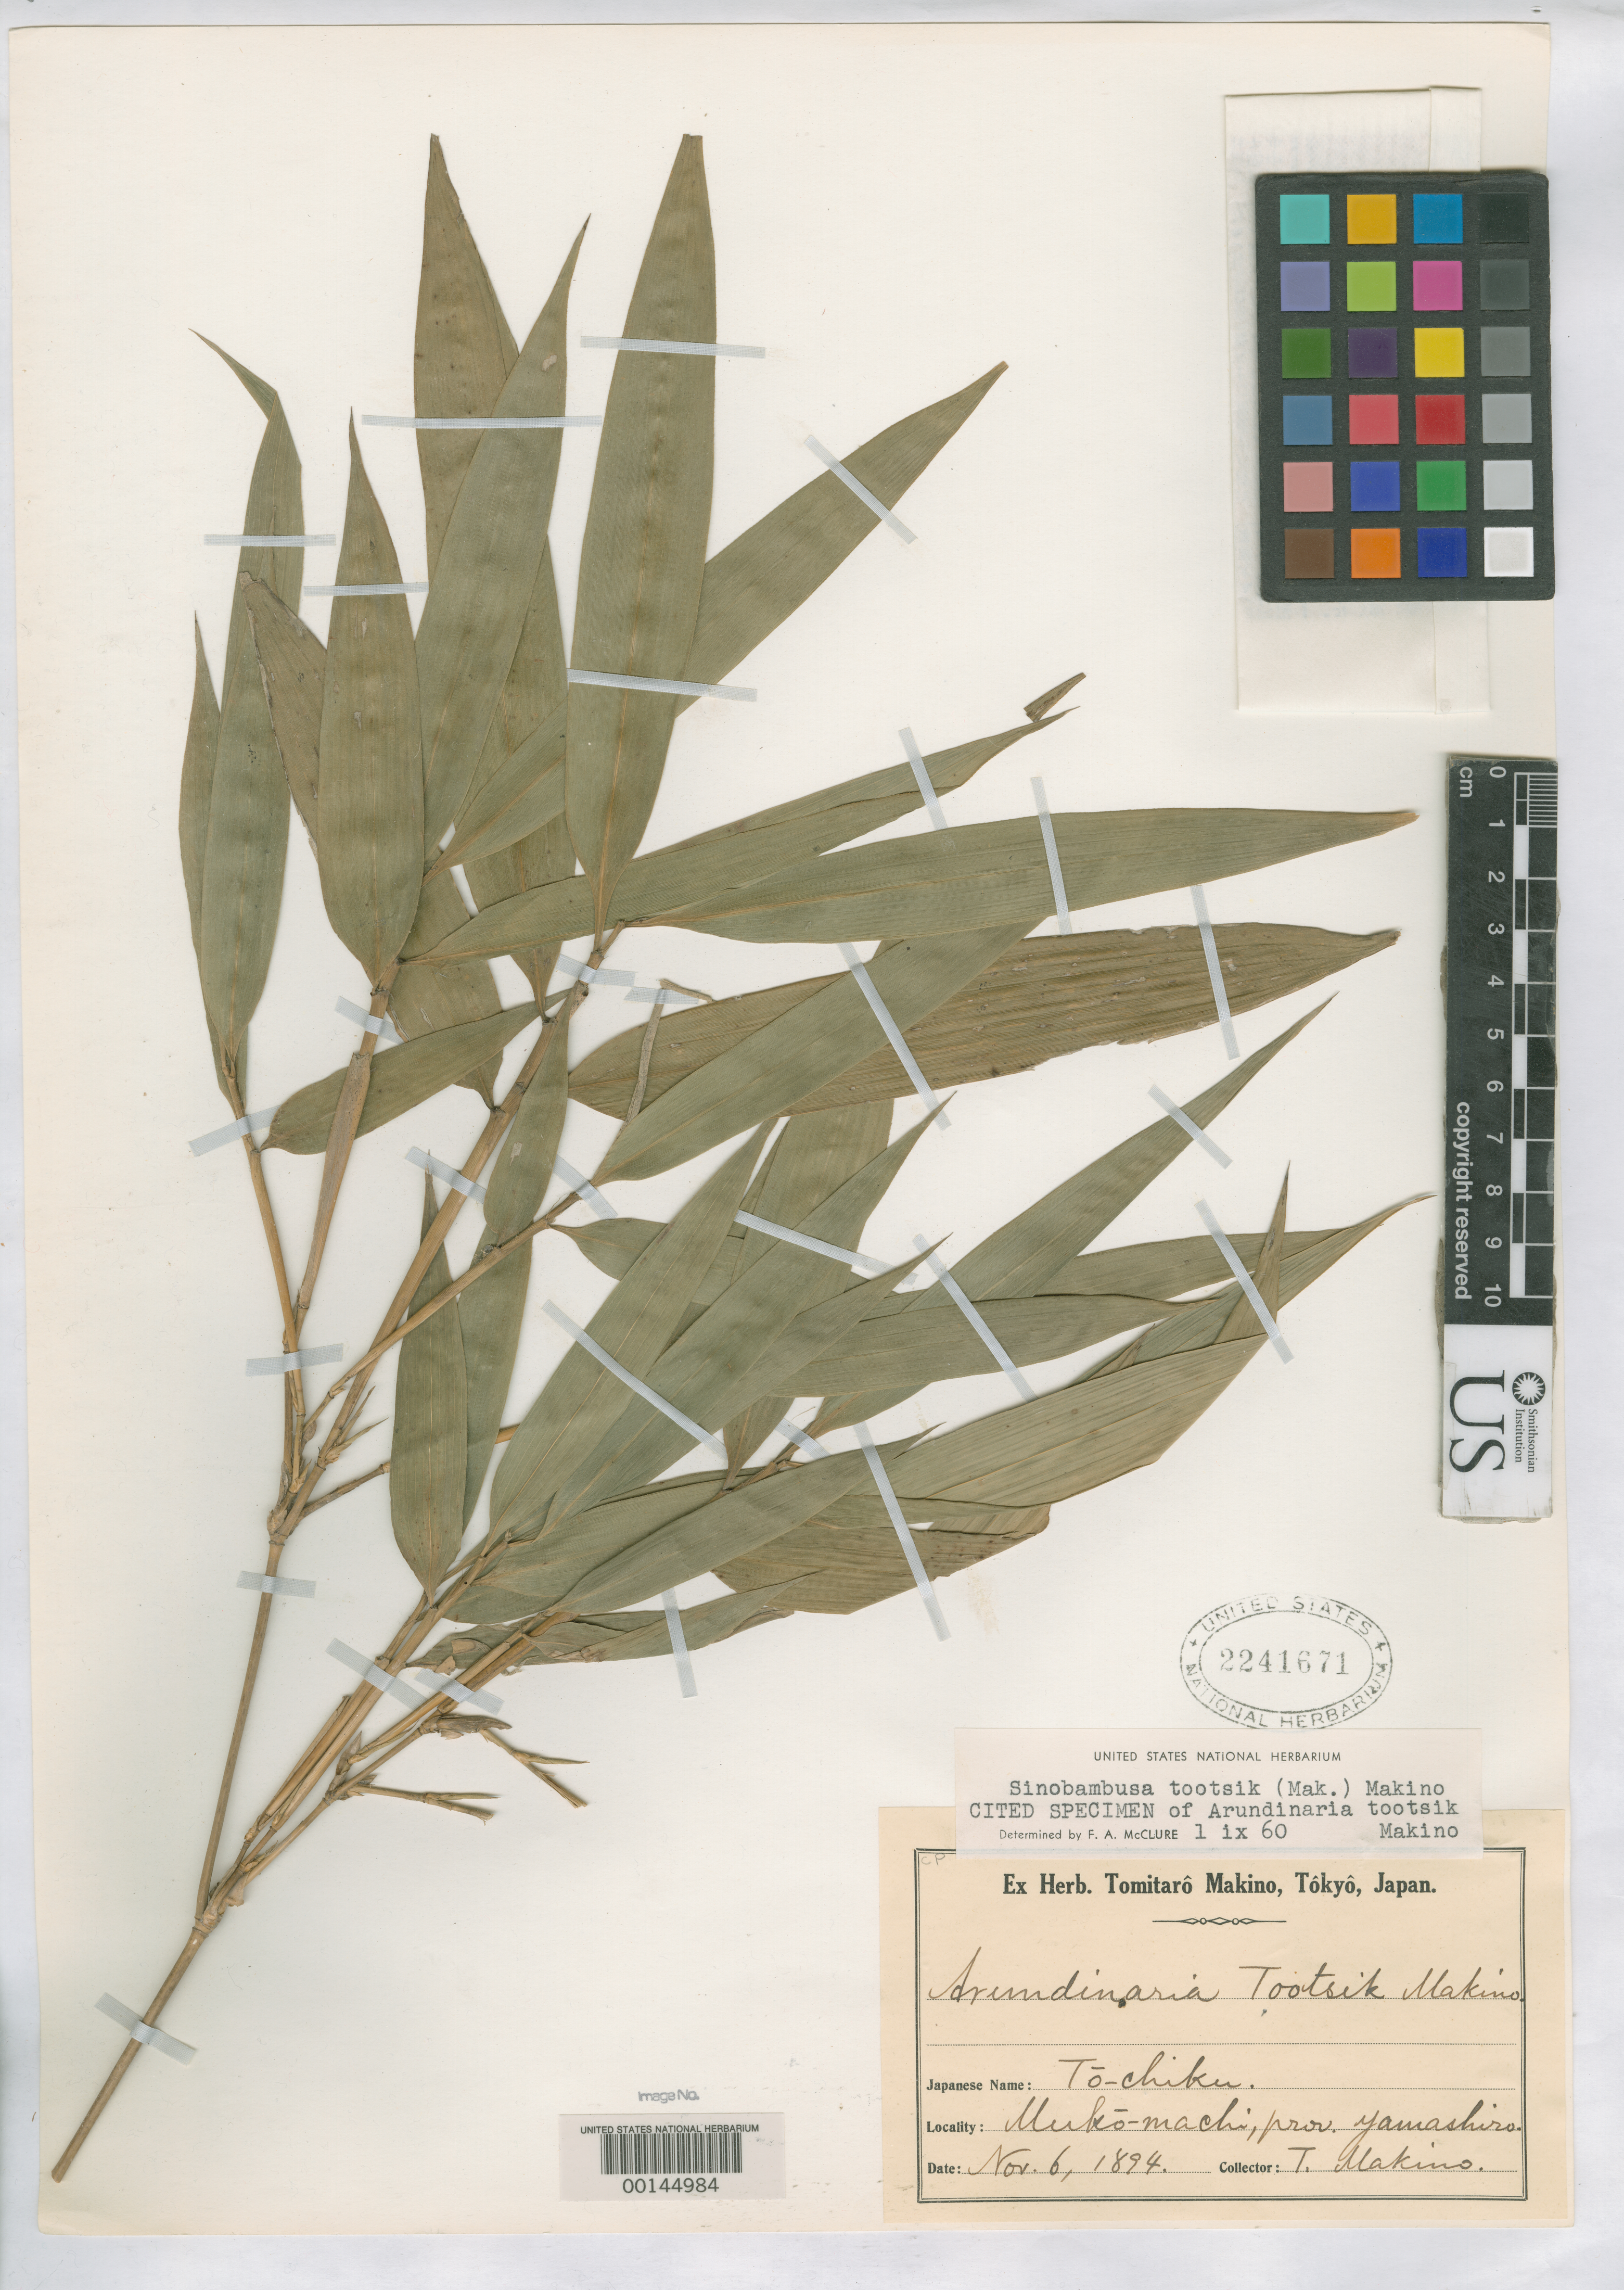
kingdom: Plantae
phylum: Tracheophyta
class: Liliopsida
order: Poales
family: Poaceae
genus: Arundinaria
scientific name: Arundinaria tootsik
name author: Makino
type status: Isosyntype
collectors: T. Makino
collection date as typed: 06 Nov 1894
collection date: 1894-11-06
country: Japan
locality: Yamashira, Muko-machi.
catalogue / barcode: US 2241671